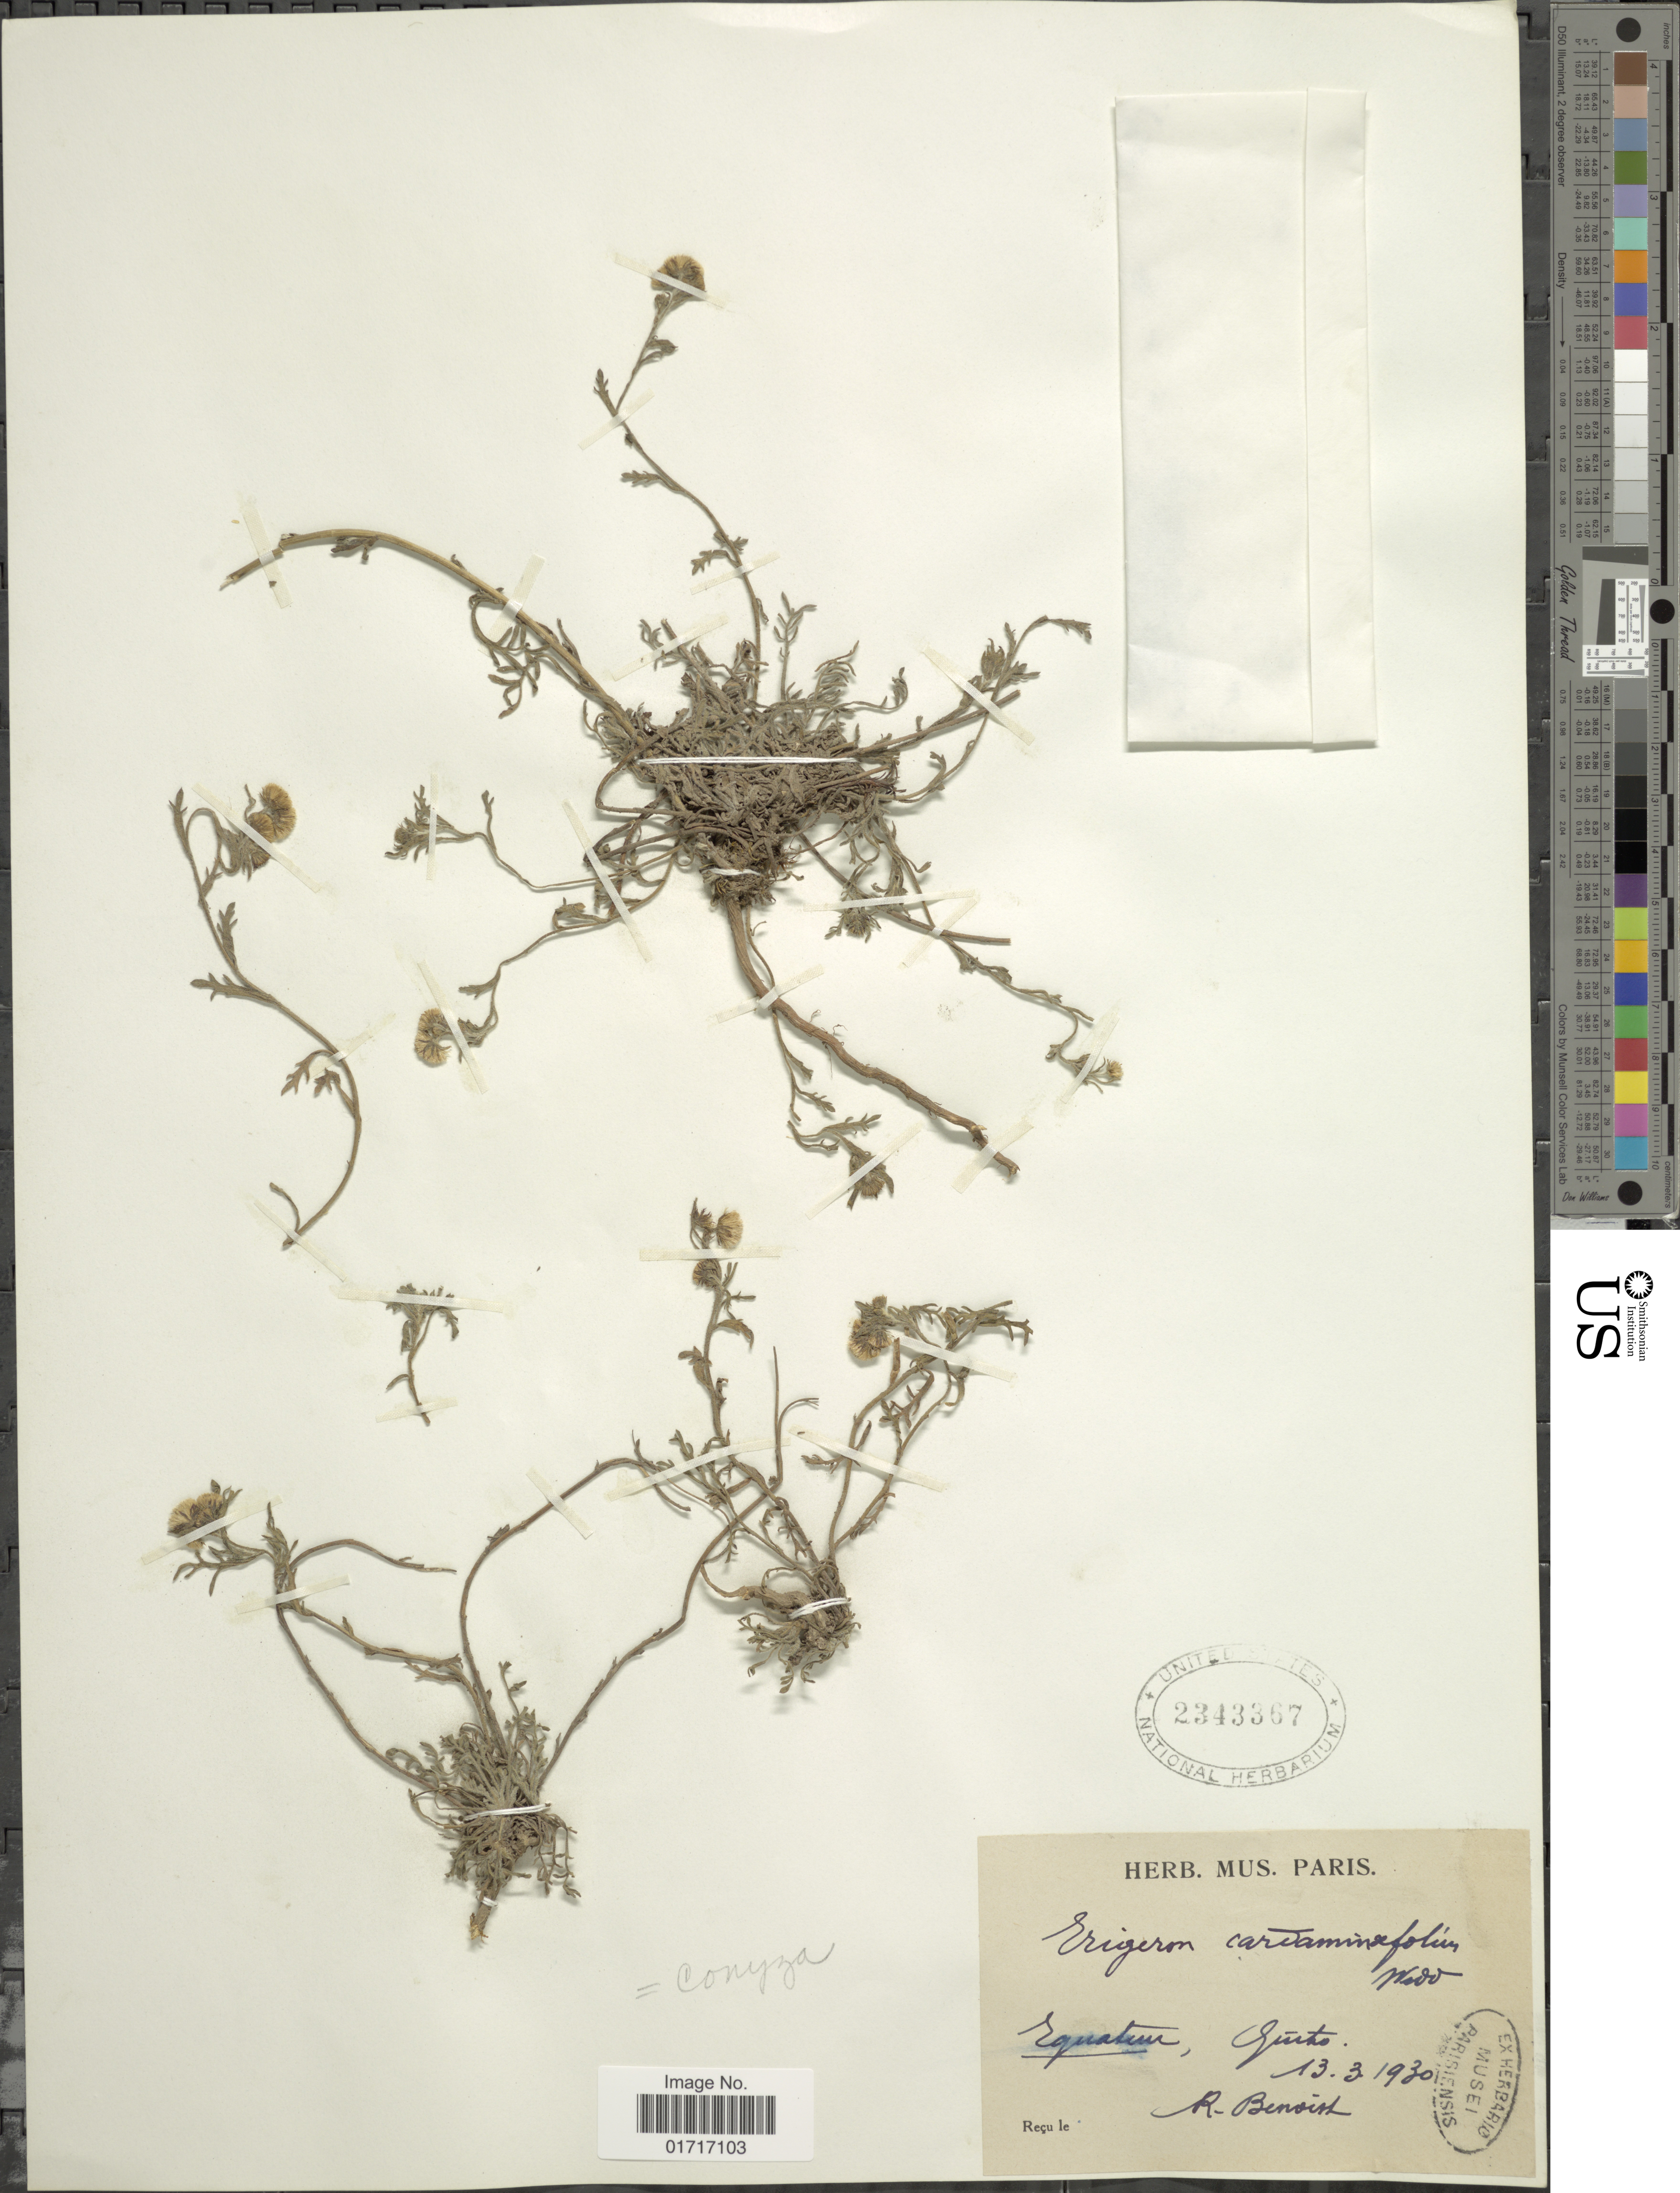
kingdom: Plantae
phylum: Tracheophyta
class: Magnoliopsida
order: Asterales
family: Asteraceae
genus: Conyza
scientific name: Conyza cardaminifolia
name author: Kunth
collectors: R. Benoist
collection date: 1930-03-13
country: Ecuador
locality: Equateur, Quito.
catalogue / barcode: US 2343367